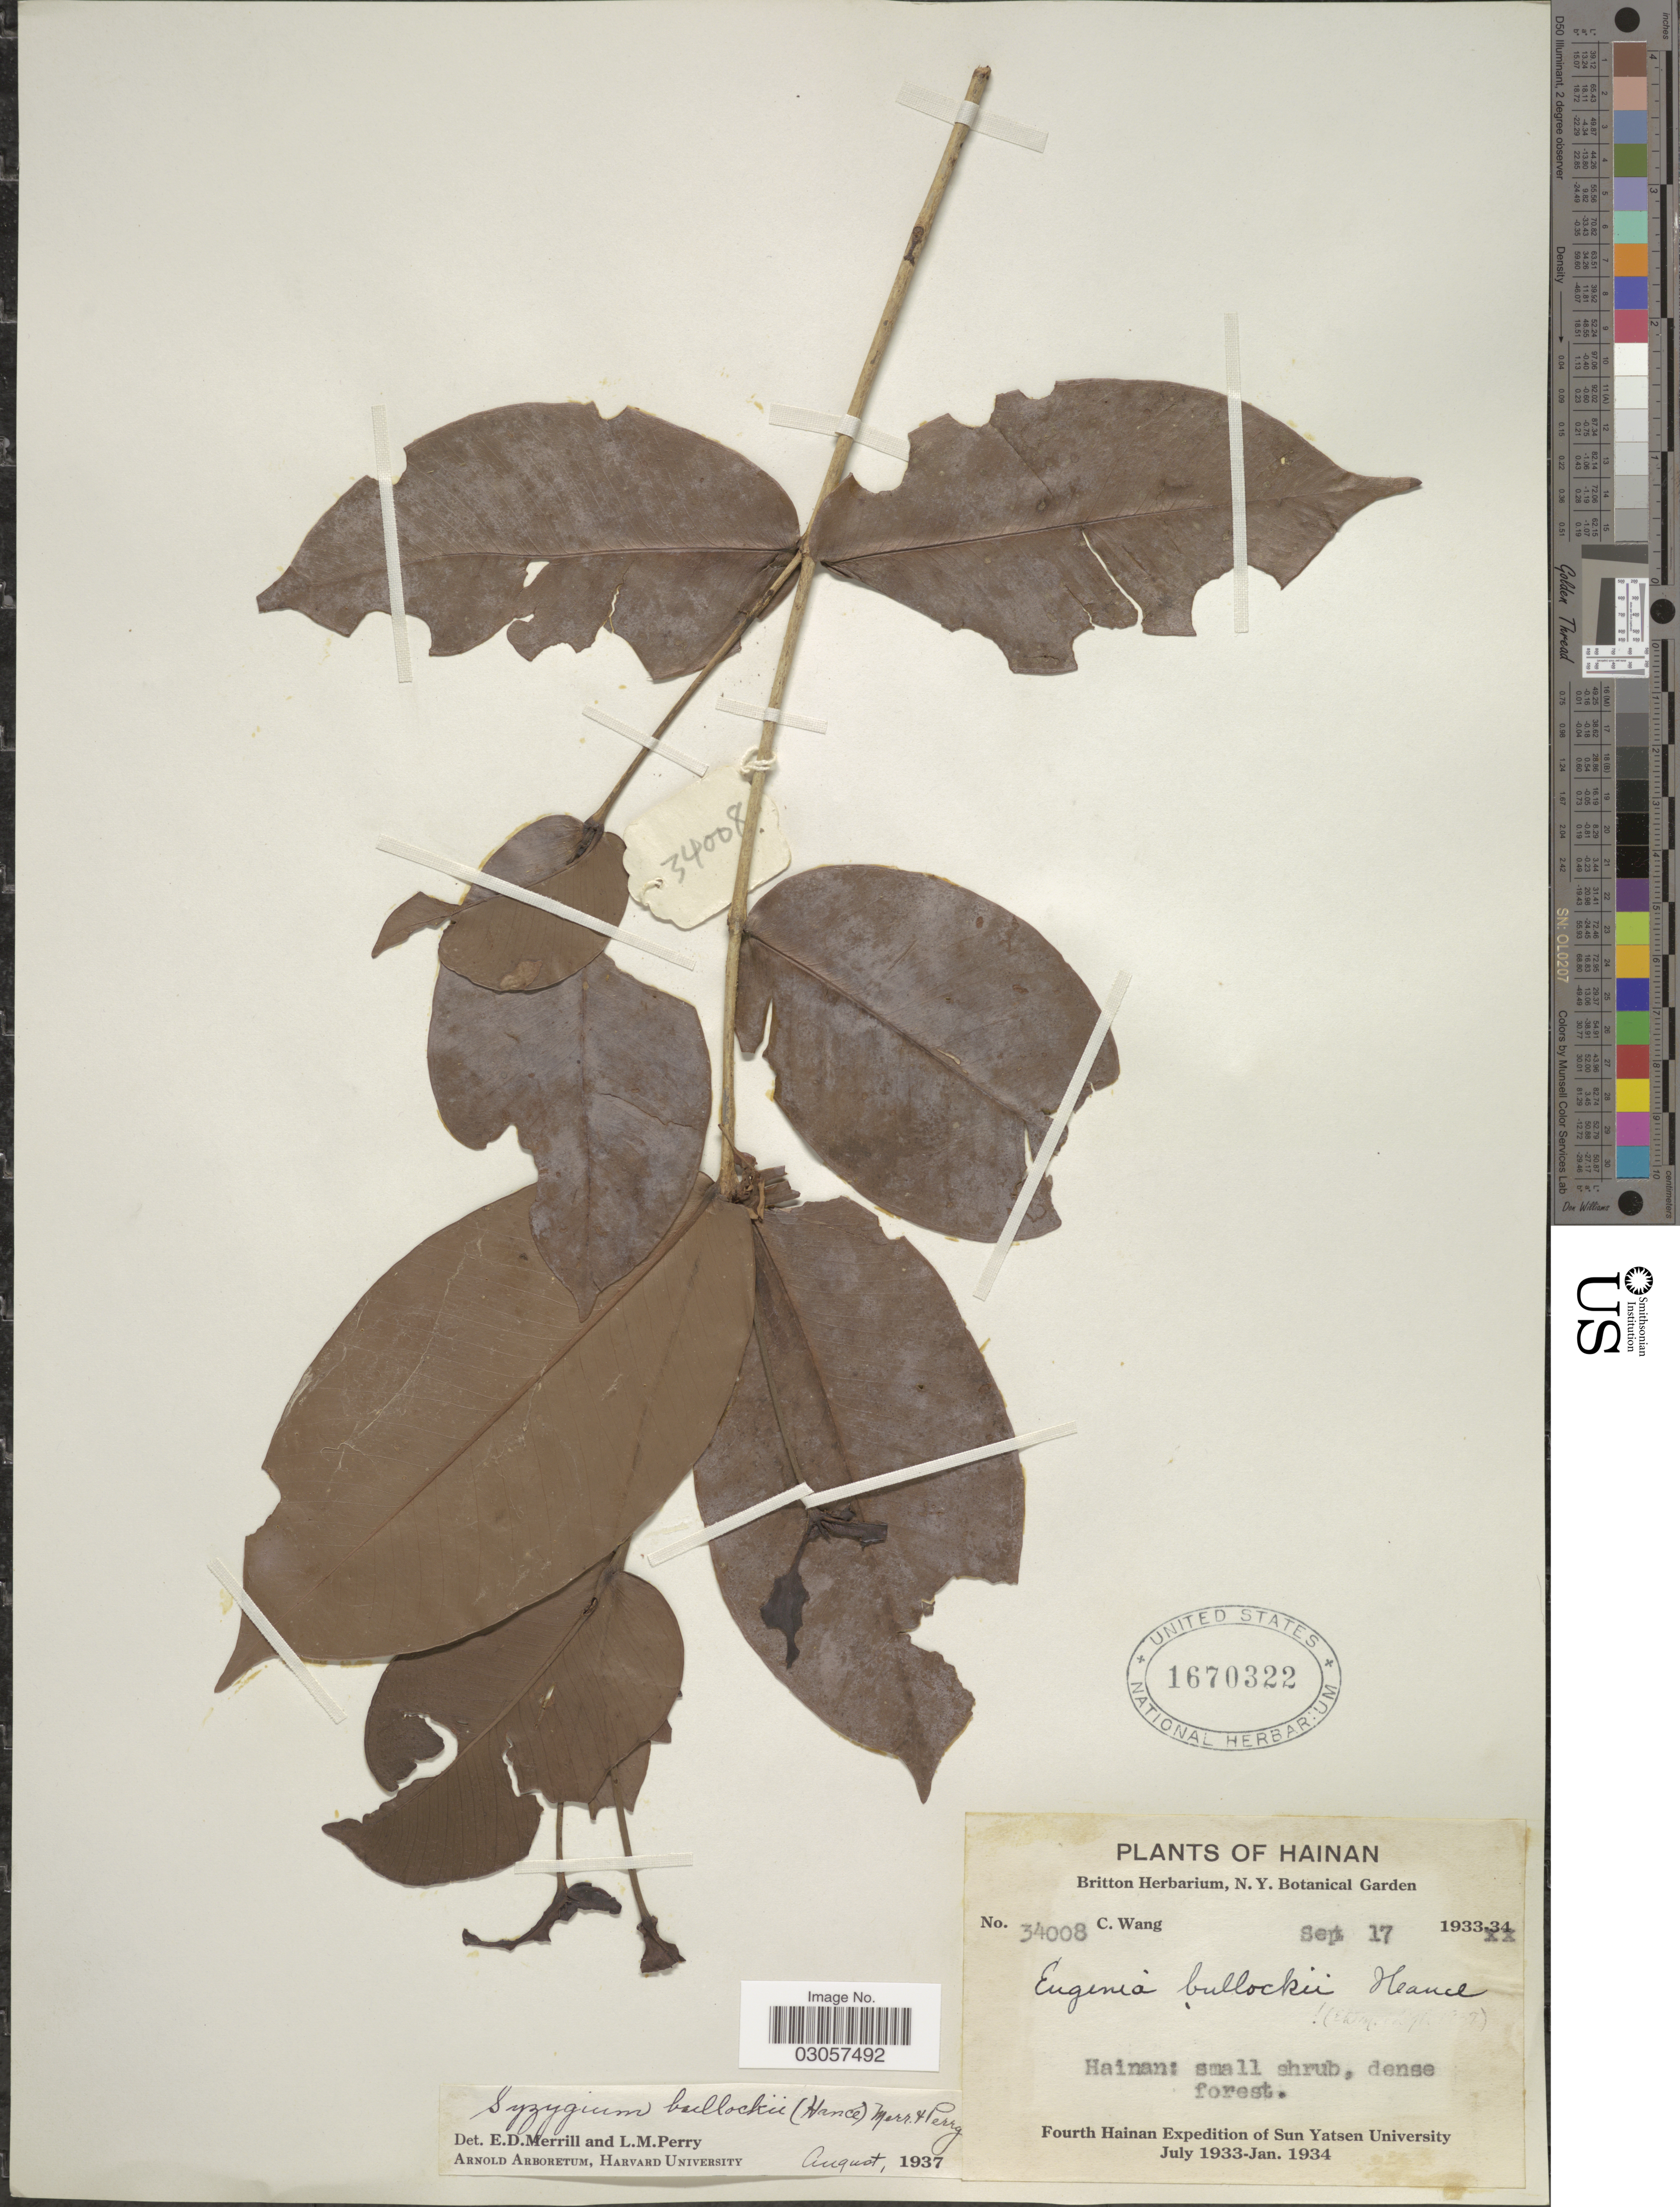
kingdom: Plantae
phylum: Tracheophyta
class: Magnoliopsida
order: Myrtales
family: Myrtaceae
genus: Syzygium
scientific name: Syzygium bullockii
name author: (Hance) Merr. & L.M. Perry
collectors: C. Wang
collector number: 34008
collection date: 1933-09-17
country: China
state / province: Hainan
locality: Hainan.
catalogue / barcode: US 1670322